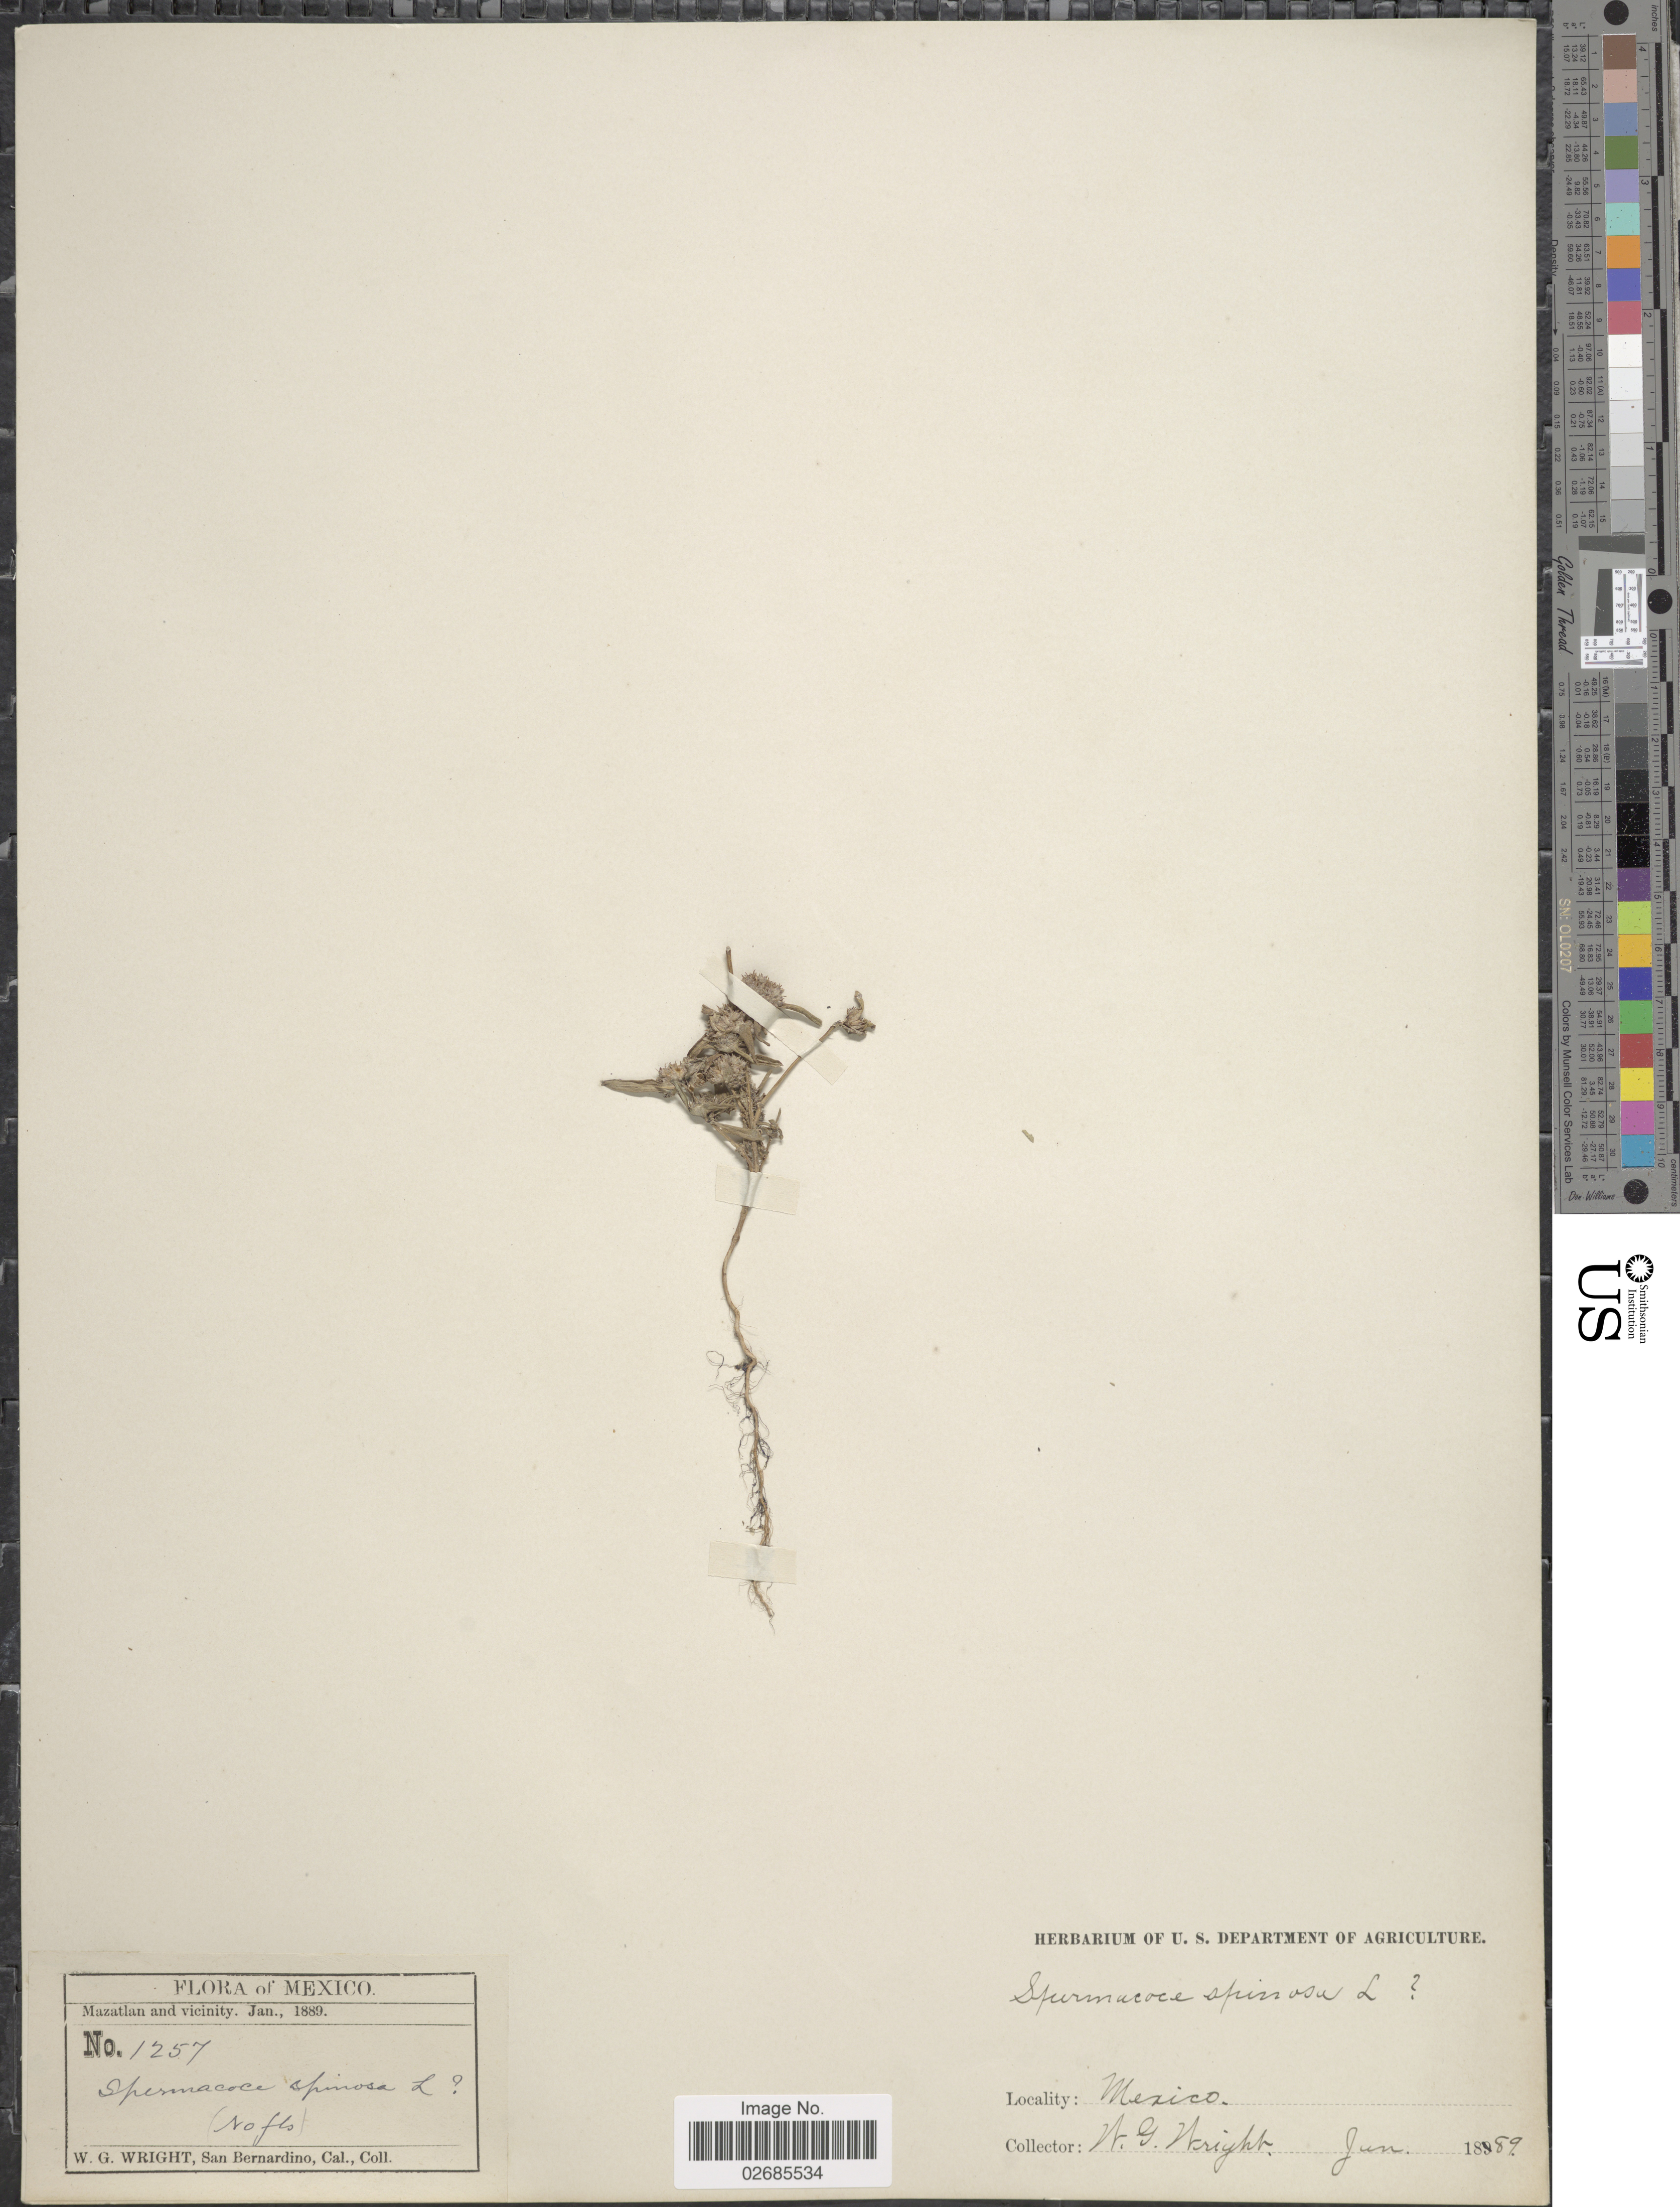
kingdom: Plantae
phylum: Tracheophyta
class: Magnoliopsida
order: Gentianales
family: Rubiaceae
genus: Borreria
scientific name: Borreria densiflora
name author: DC.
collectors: W. G. Wright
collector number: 1257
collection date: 1889-06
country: Mexico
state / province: Sinaloa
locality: Mazatlán and vicinity